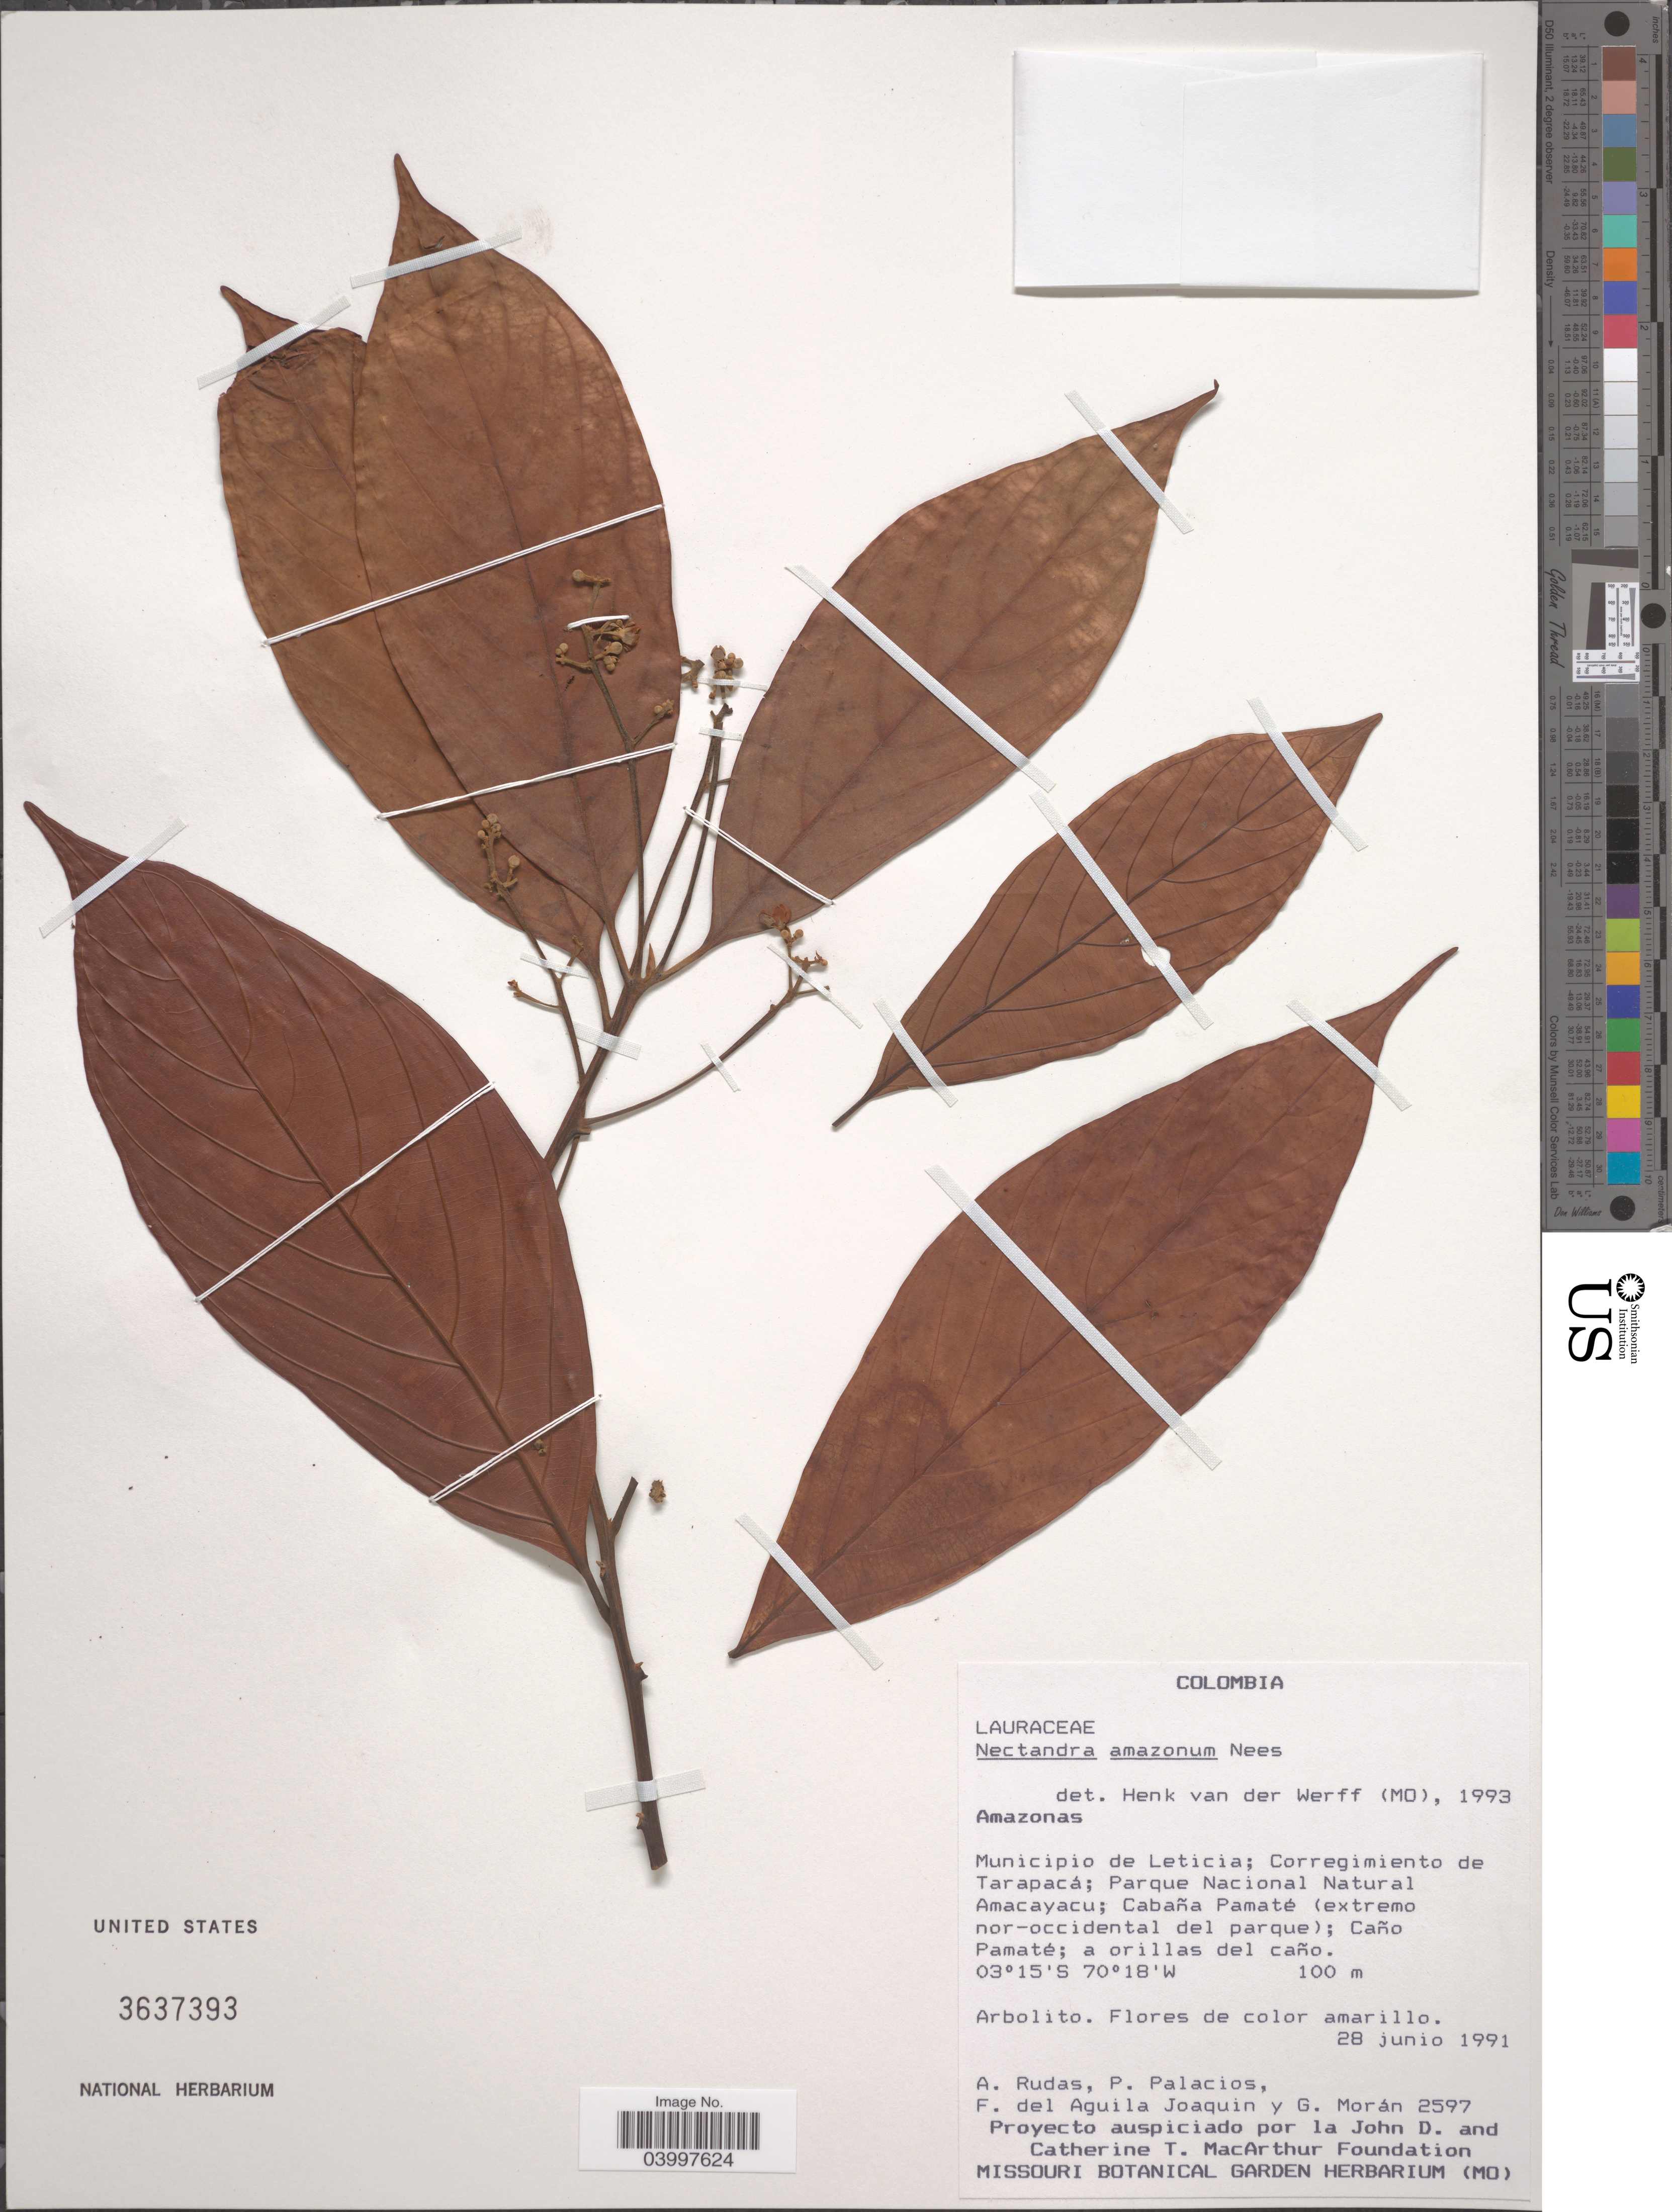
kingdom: Plantae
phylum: Tracheophyta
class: Magnoliopsida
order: Laurales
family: Lauraceae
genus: Nectandra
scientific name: Nectandra amazonum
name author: Nees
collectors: A. Rudas, P. Palacios, F. Aguila Joaquin & G. Moran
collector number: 2597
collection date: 1991-06-28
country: Colombia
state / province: Amazônas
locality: Municipio de Leticia; Corregimiento de Tarapacá; Parque Nacional Natural Amacayacu; Cabaña Pamaté (extremo nor-occidental del parque); Caño Pamaté; a orillas del Caño.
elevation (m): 100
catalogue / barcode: US 3637393